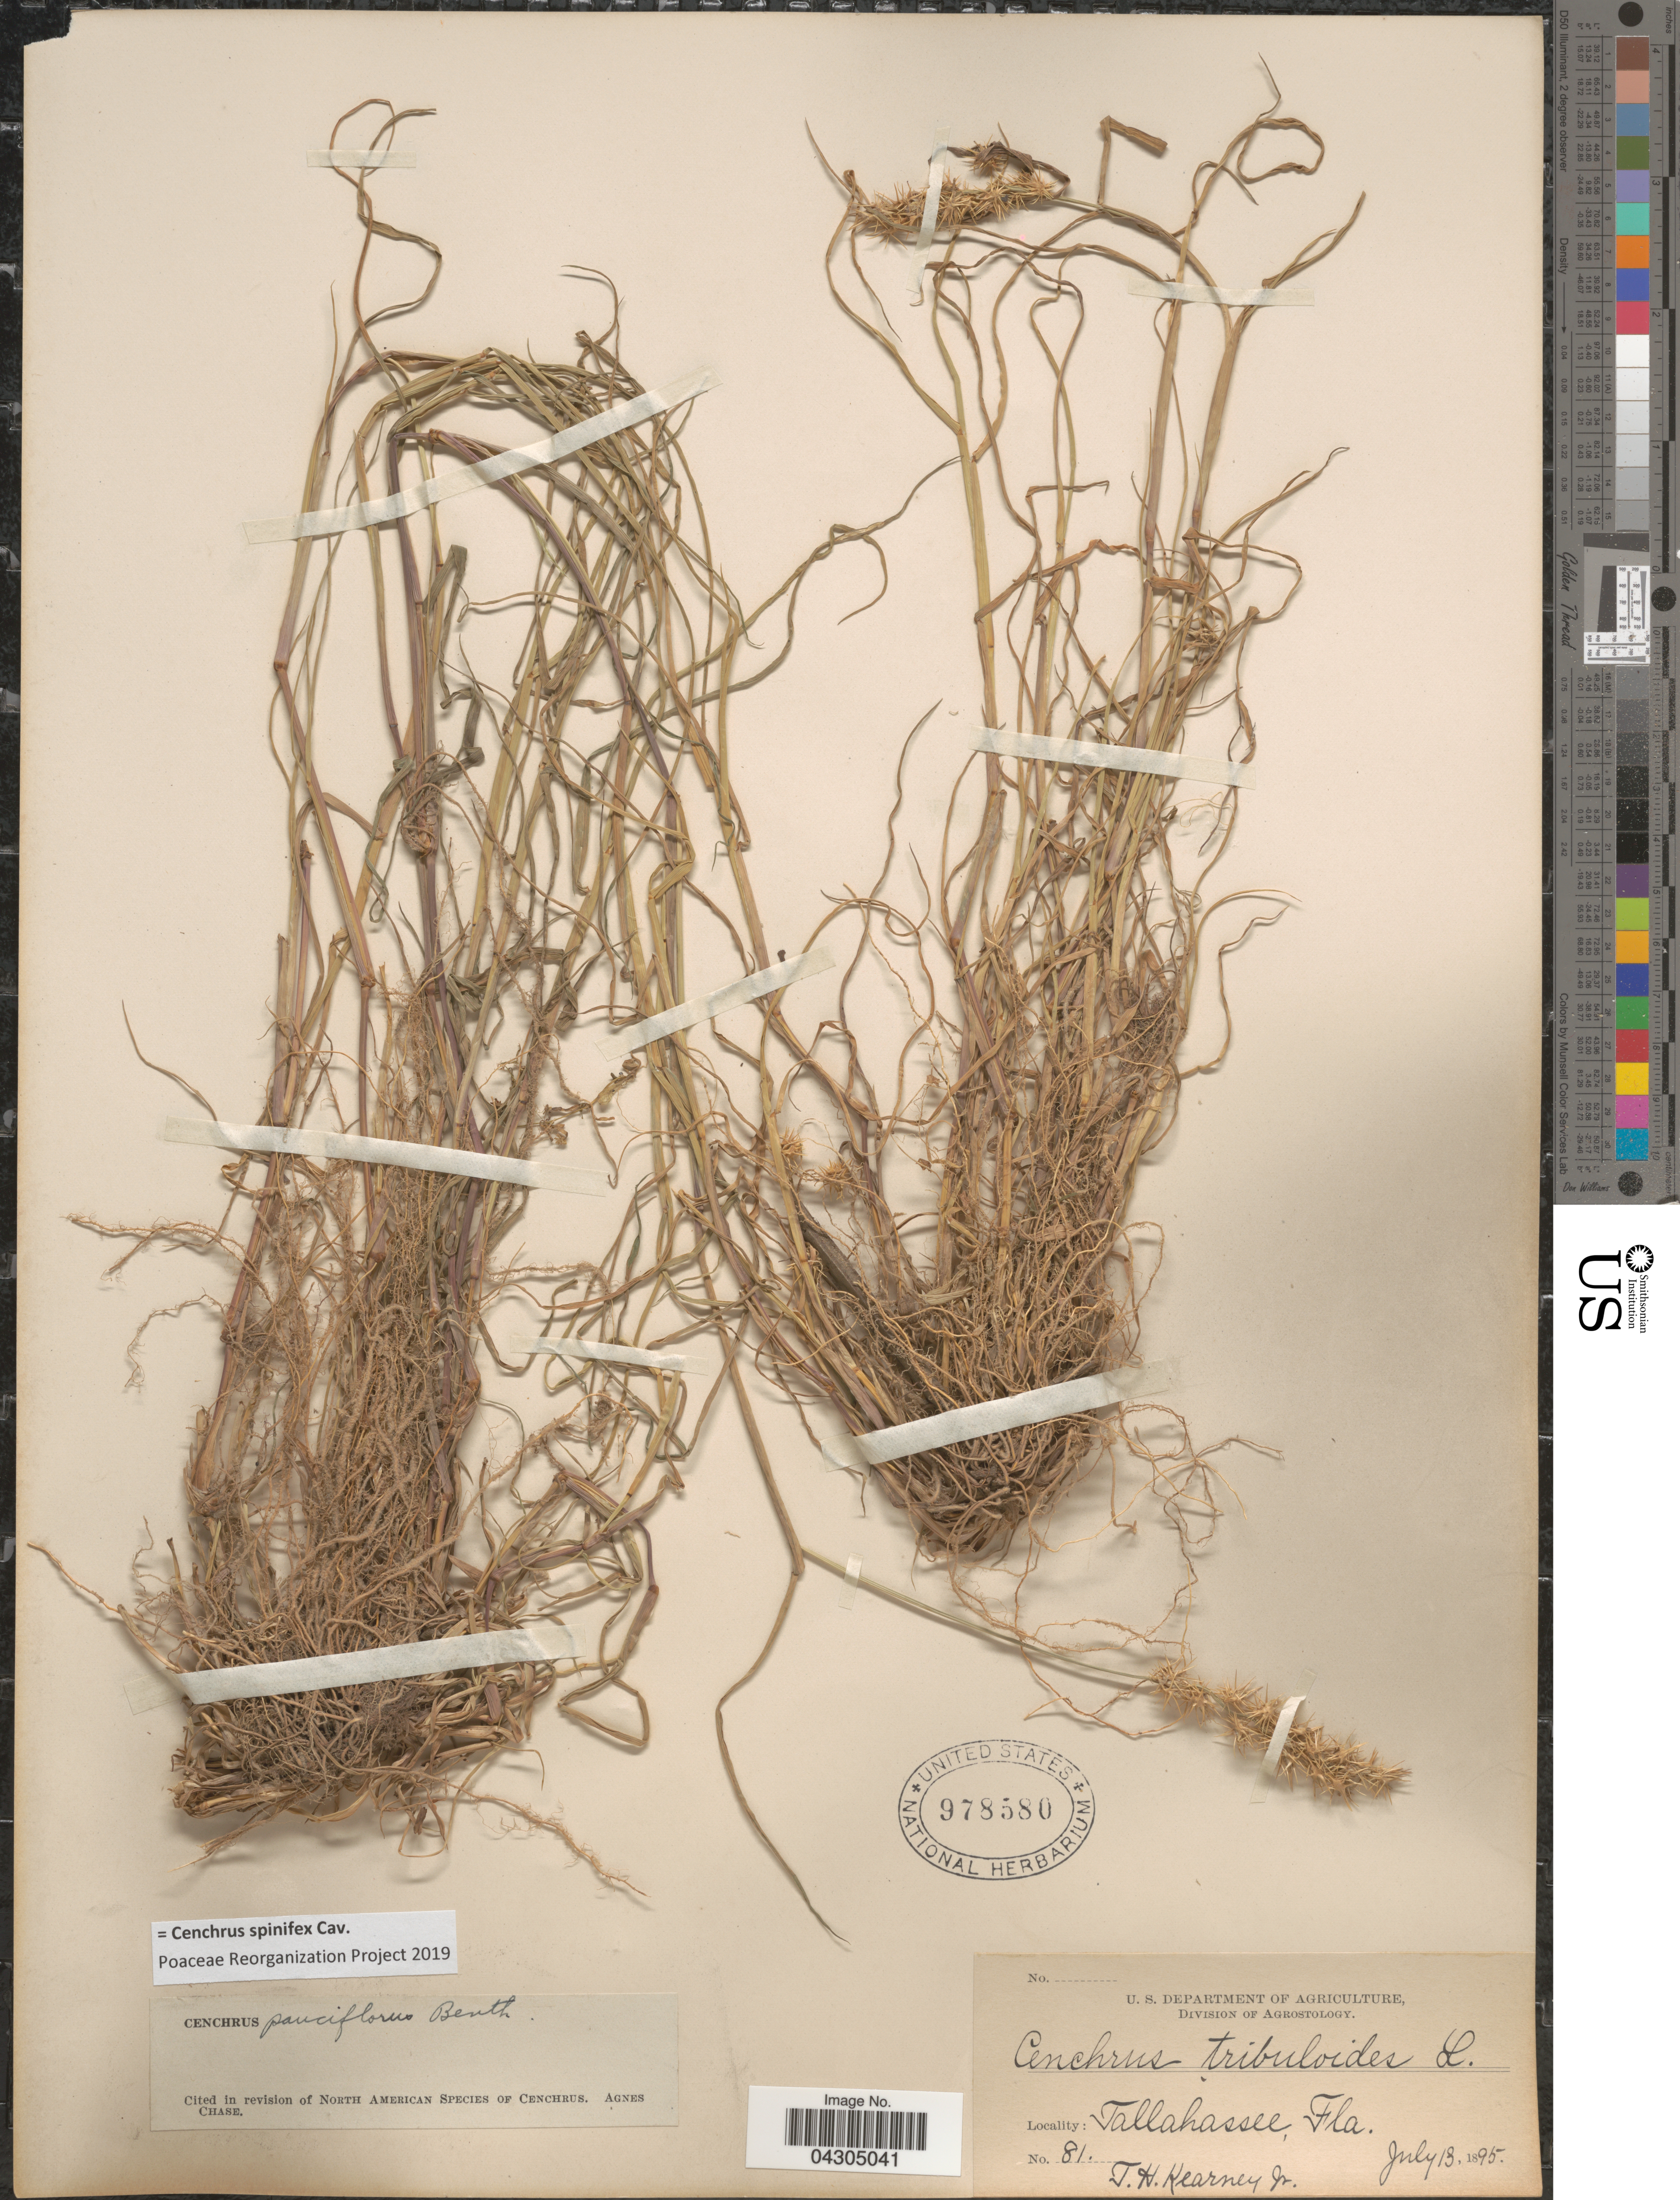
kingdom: Plantae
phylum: Tracheophyta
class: Liliopsida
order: Poales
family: Poaceae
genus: Cenchrus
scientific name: Cenchrus spinifex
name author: Cav.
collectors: T. H. Kearney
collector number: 81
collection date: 1895-07-13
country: United States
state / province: Florida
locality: Tallahassee.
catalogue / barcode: US 978580